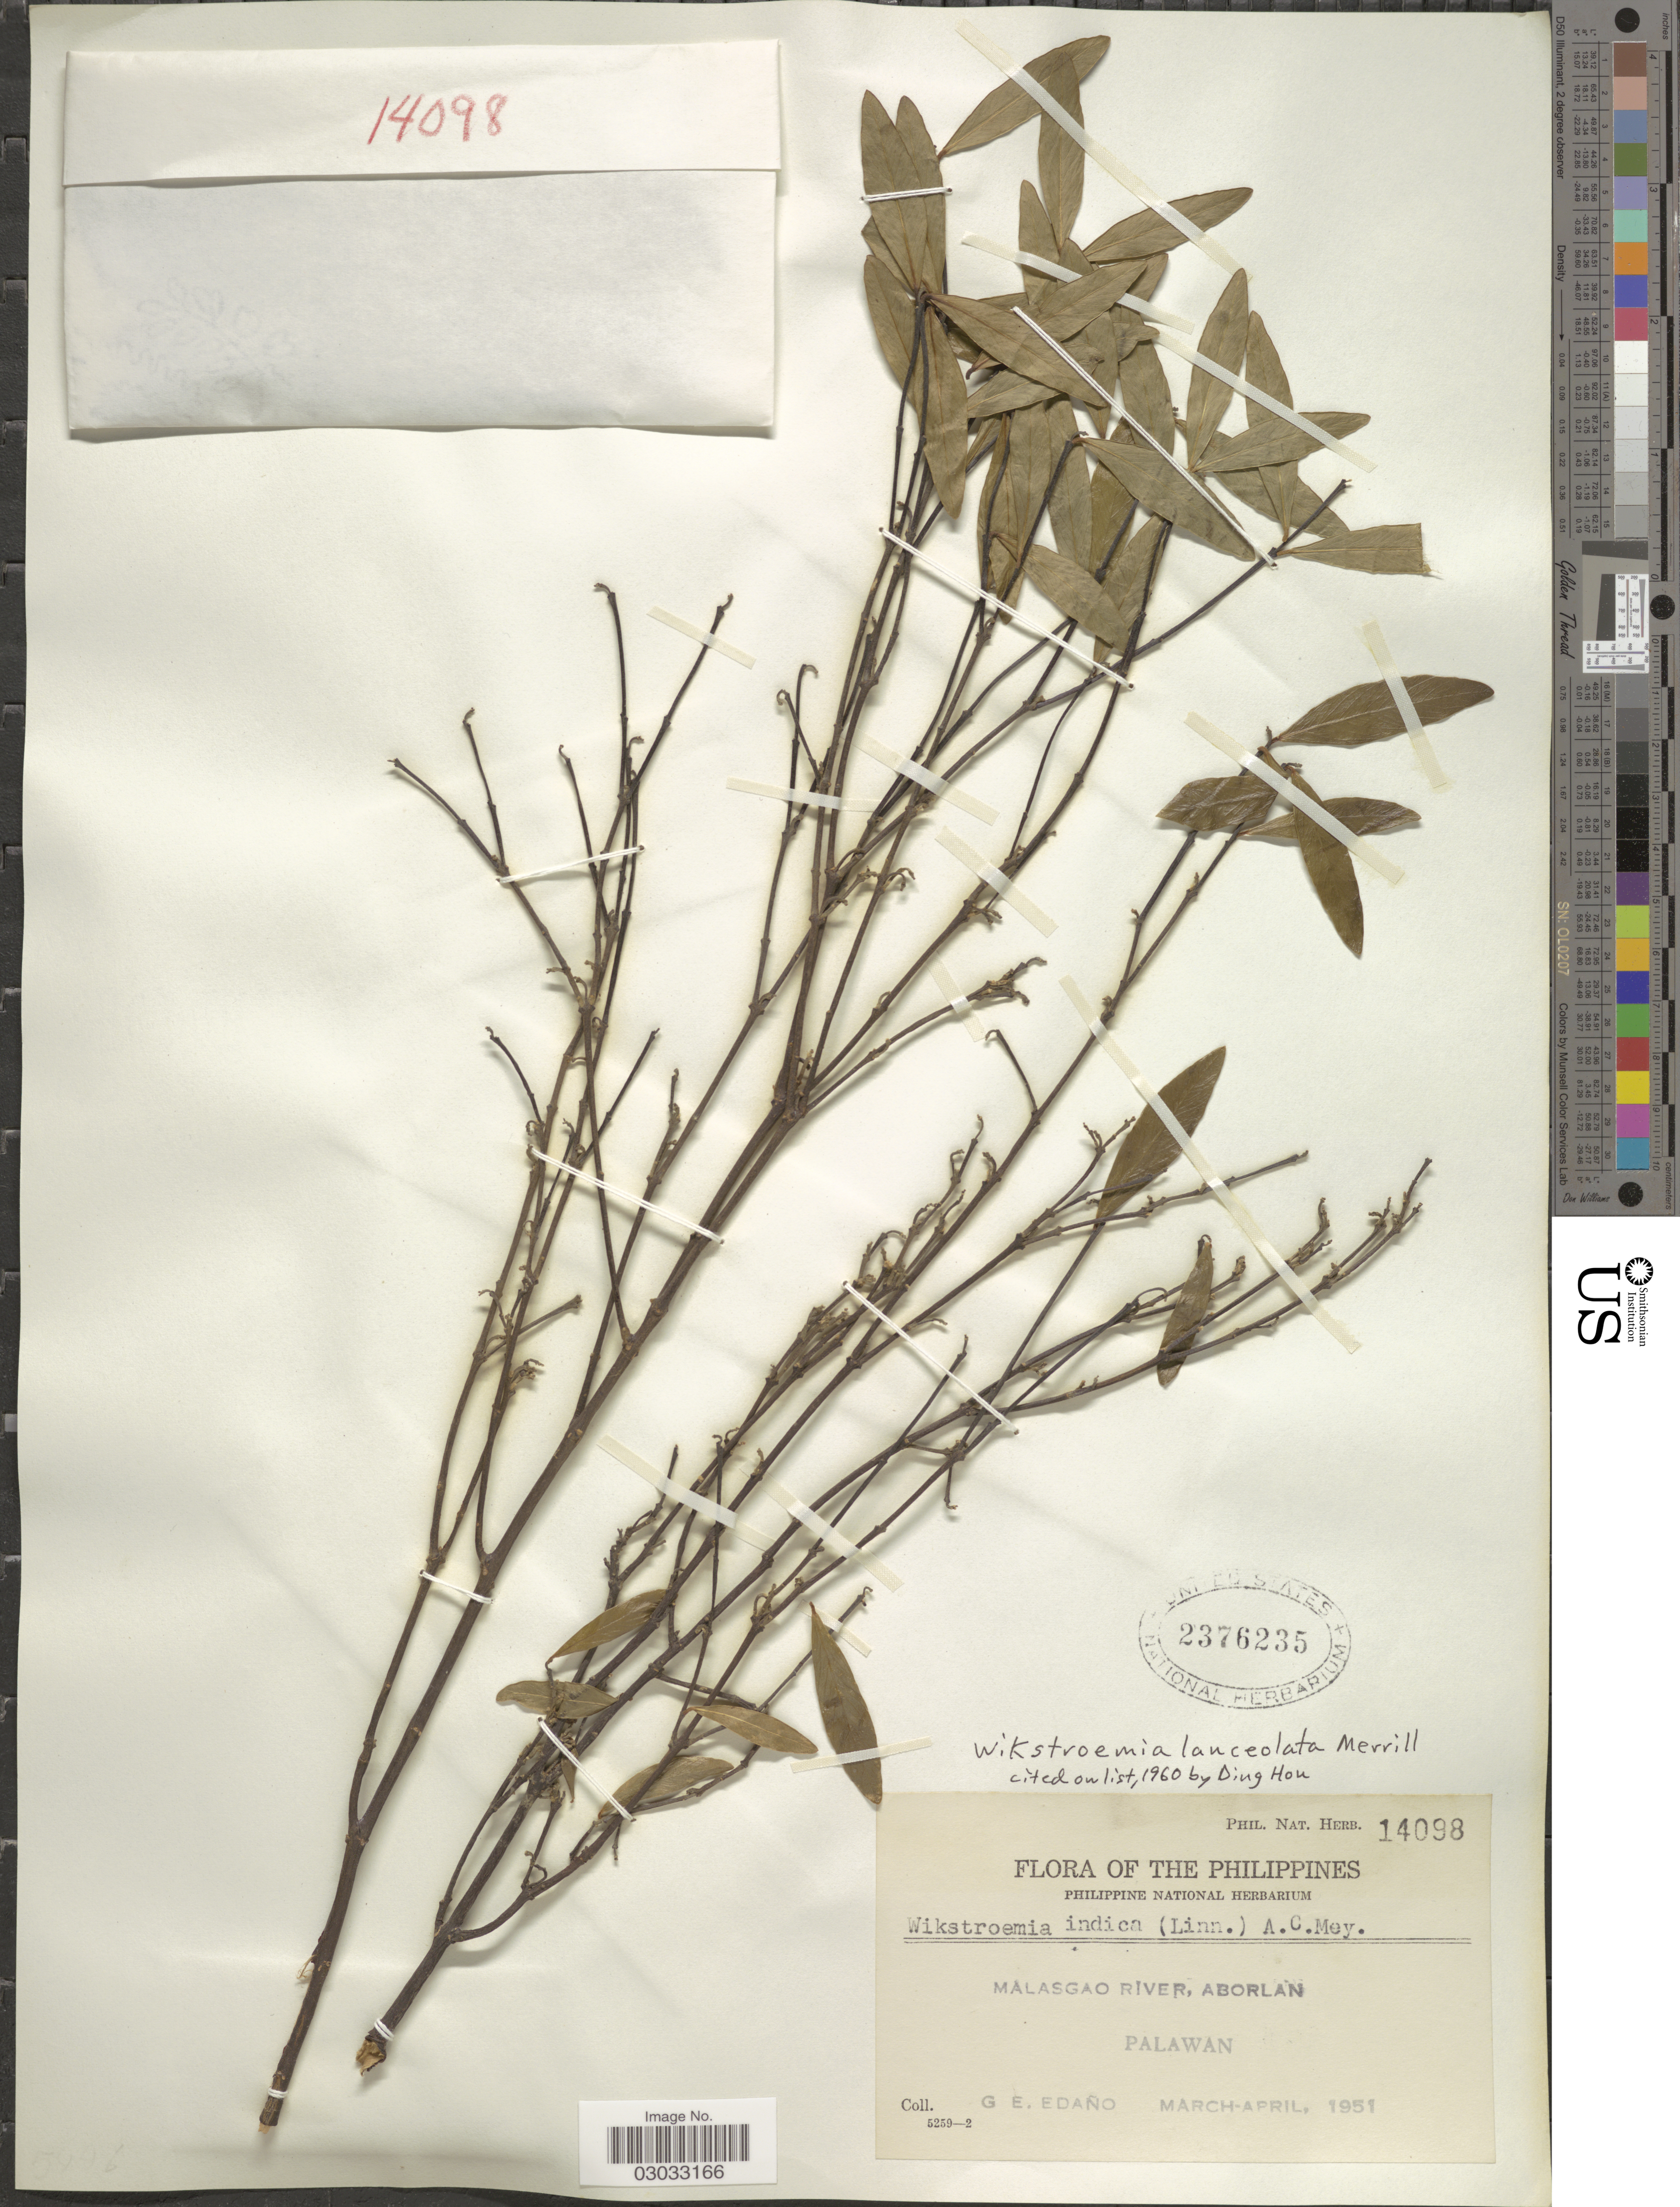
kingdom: Plantae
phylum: Tracheophyta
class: Magnoliopsida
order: Malvales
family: Thymelaeaceae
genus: Wikstroemia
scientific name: Wikstroemia lanceolata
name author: Merr.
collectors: G. E. Edaño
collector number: Phil. Nat. Herb. 14098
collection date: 1951-03/1951-04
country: Philippines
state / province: Mimaropa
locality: Malasgao River, Aborlan, Palawan.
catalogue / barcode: US 2376235